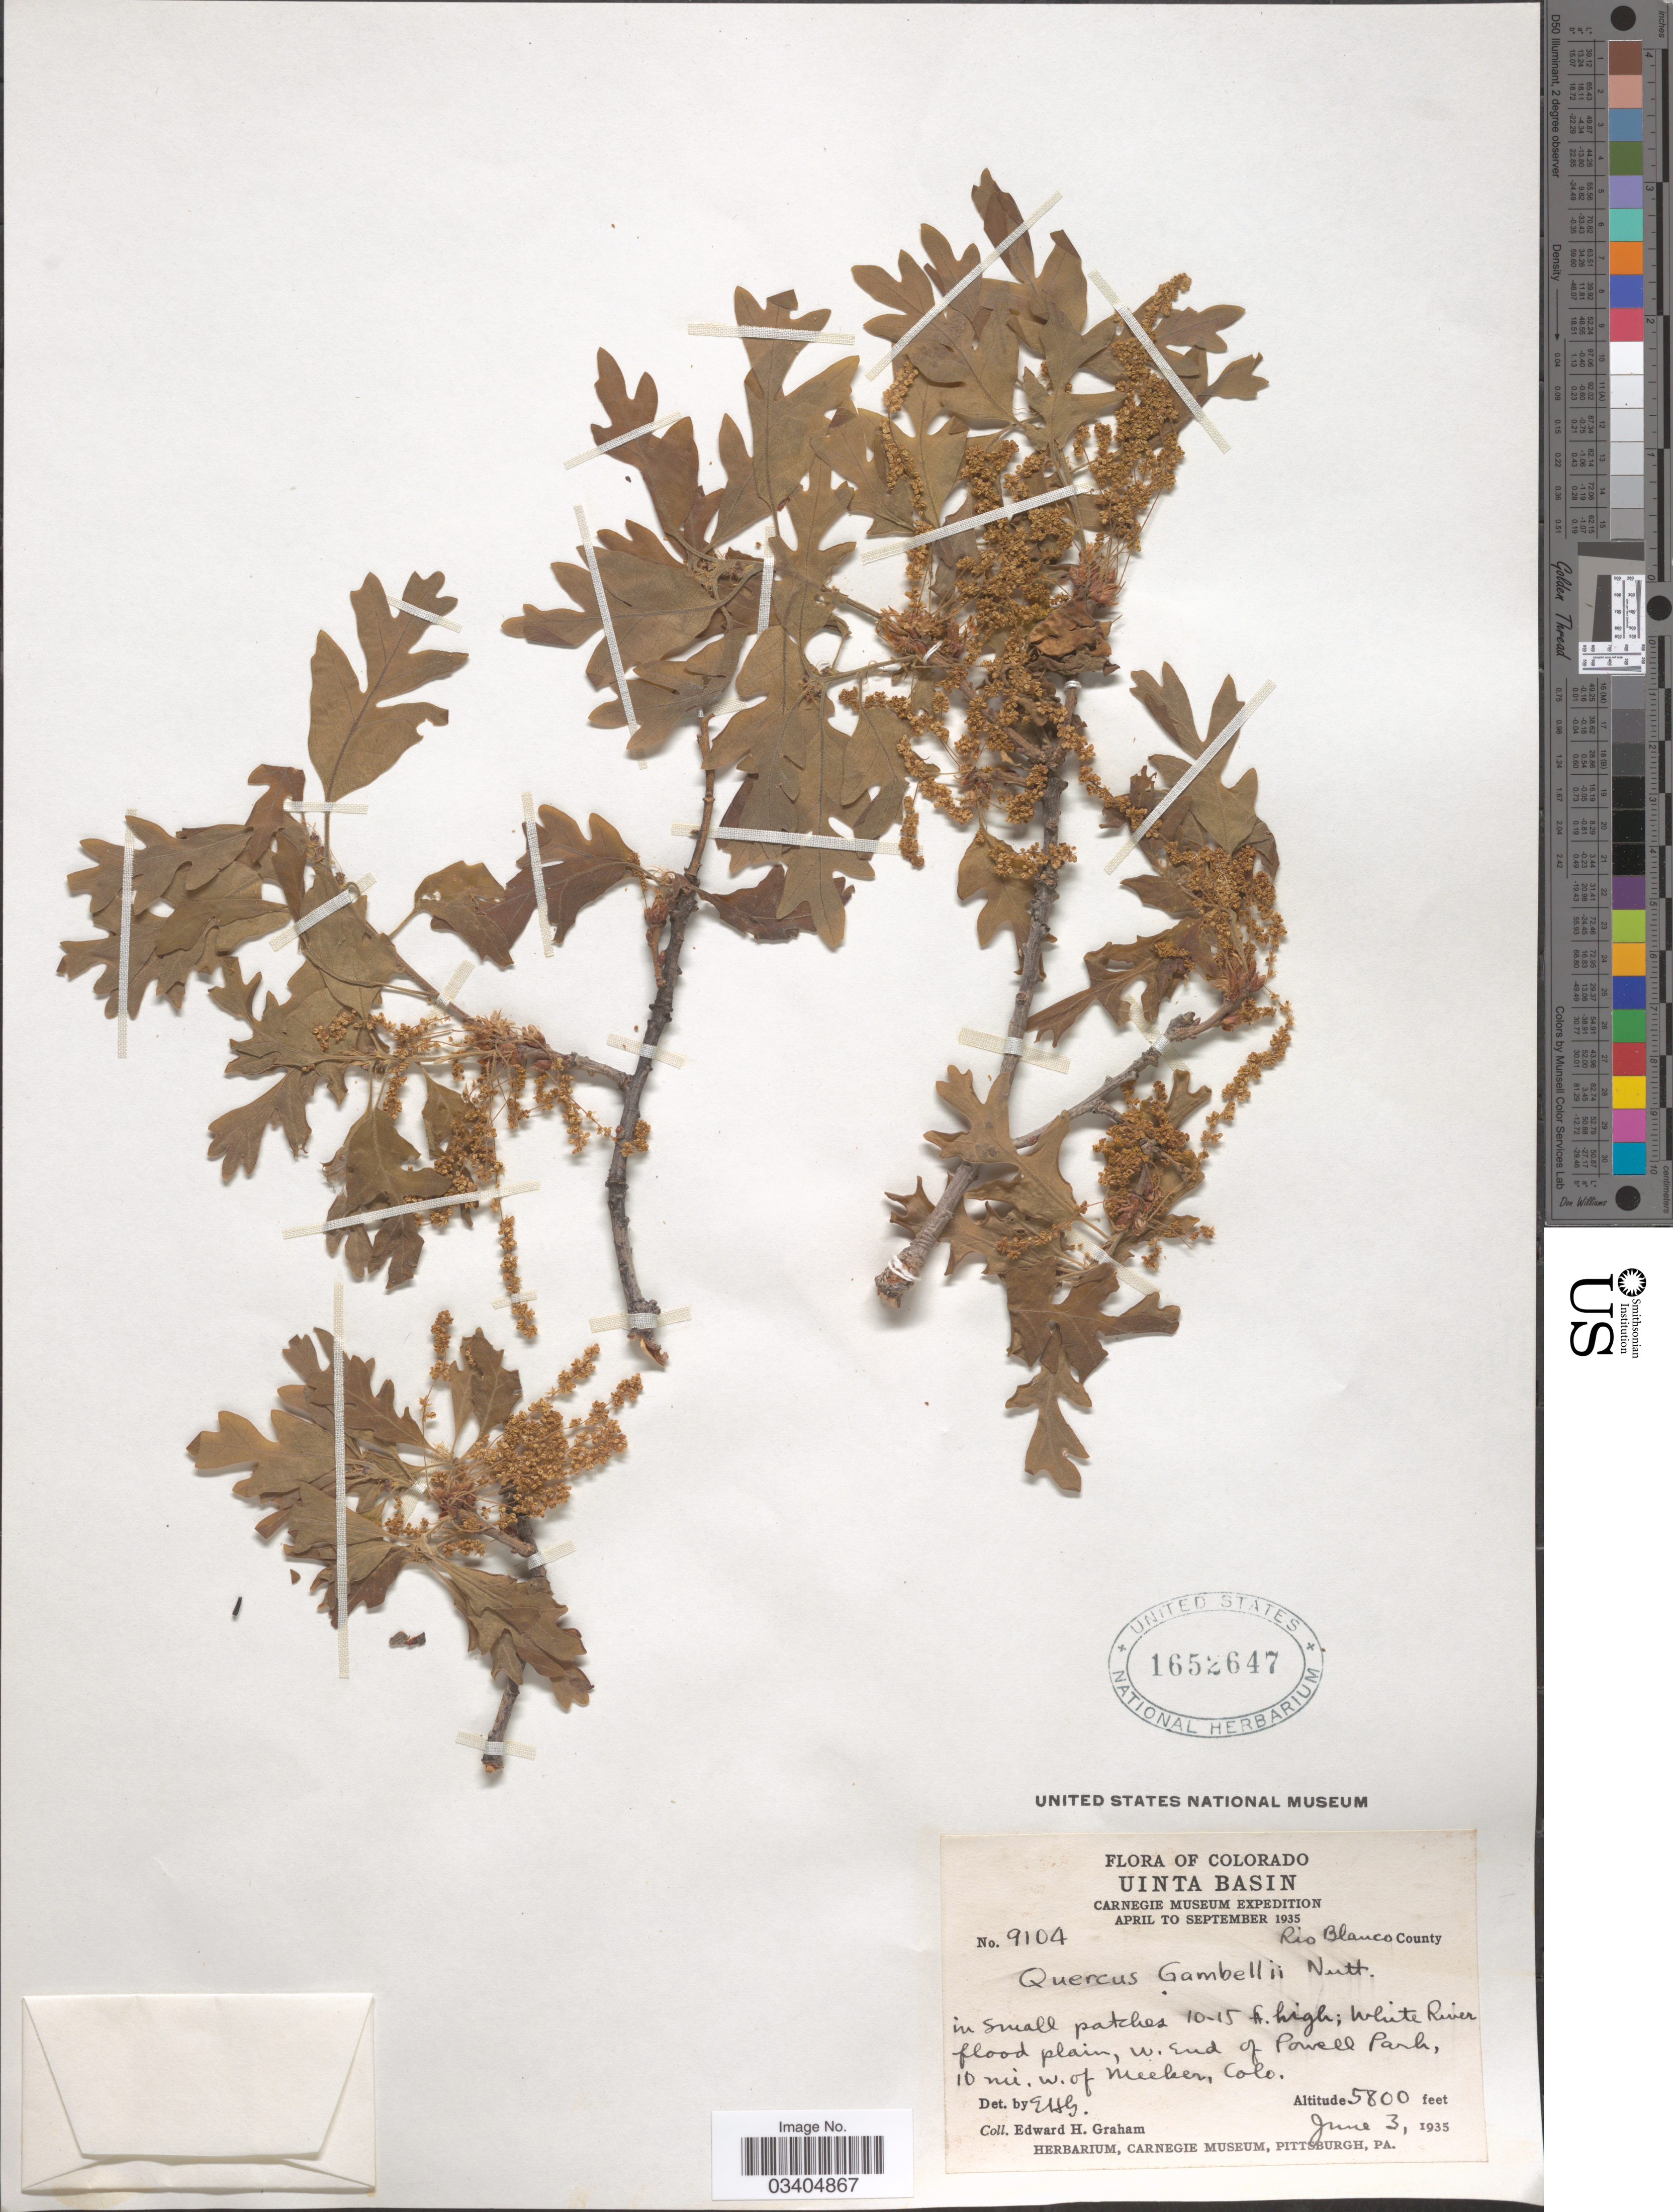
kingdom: Plantae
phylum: Tracheophyta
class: Magnoliopsida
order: Fagales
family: Fagaceae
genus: Quercus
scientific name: Quercus gambelii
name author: Nutt.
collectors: E. H. Graham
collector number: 9104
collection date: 1935-06-03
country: United States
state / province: Colorado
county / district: Rio Blanco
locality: Uinta Basin. Rio Blanco County. White River flood plain, W. End of Powell Park, 10 mi. W of Meeker.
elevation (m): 1768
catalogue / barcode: US 1652647